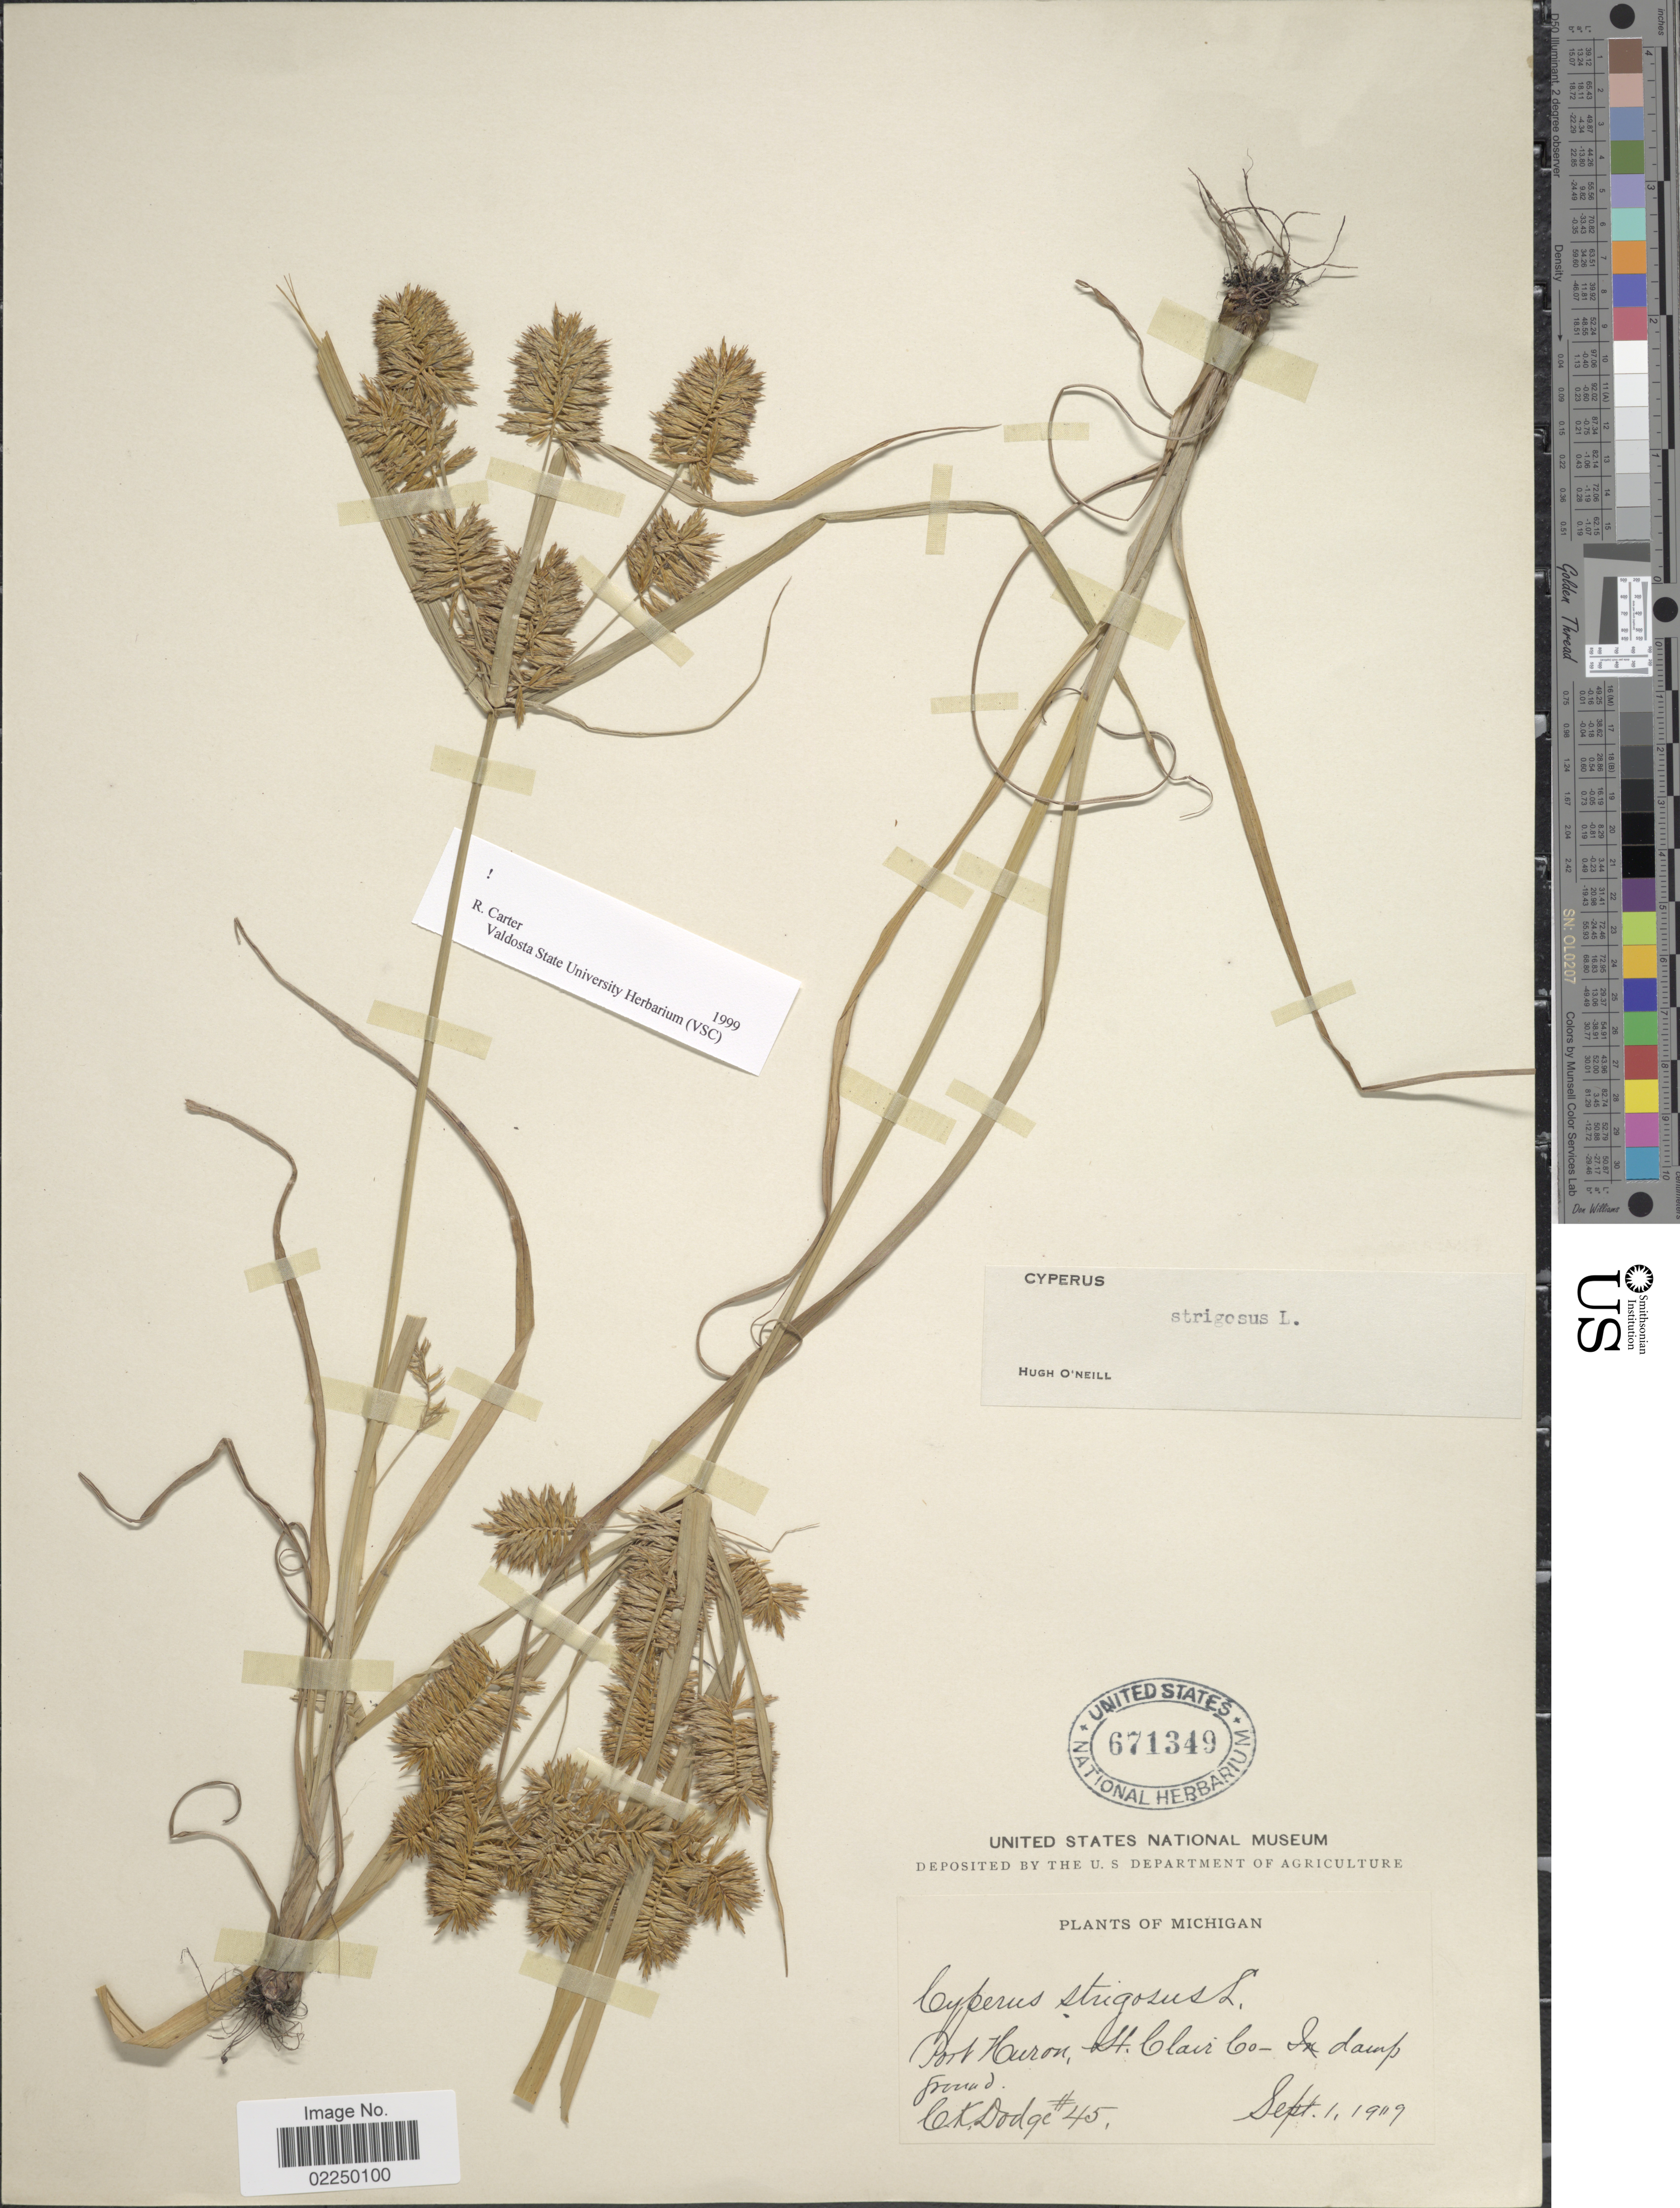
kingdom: Plantae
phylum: Tracheophyta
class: Liliopsida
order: Poales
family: Cyperaceae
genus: Cyperus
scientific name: Cyperus strigosus L.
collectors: C. Dodge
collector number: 45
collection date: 1909-09-01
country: United States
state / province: Michigan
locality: Port Curon, St. Clar Co., in damp ground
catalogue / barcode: US 671349